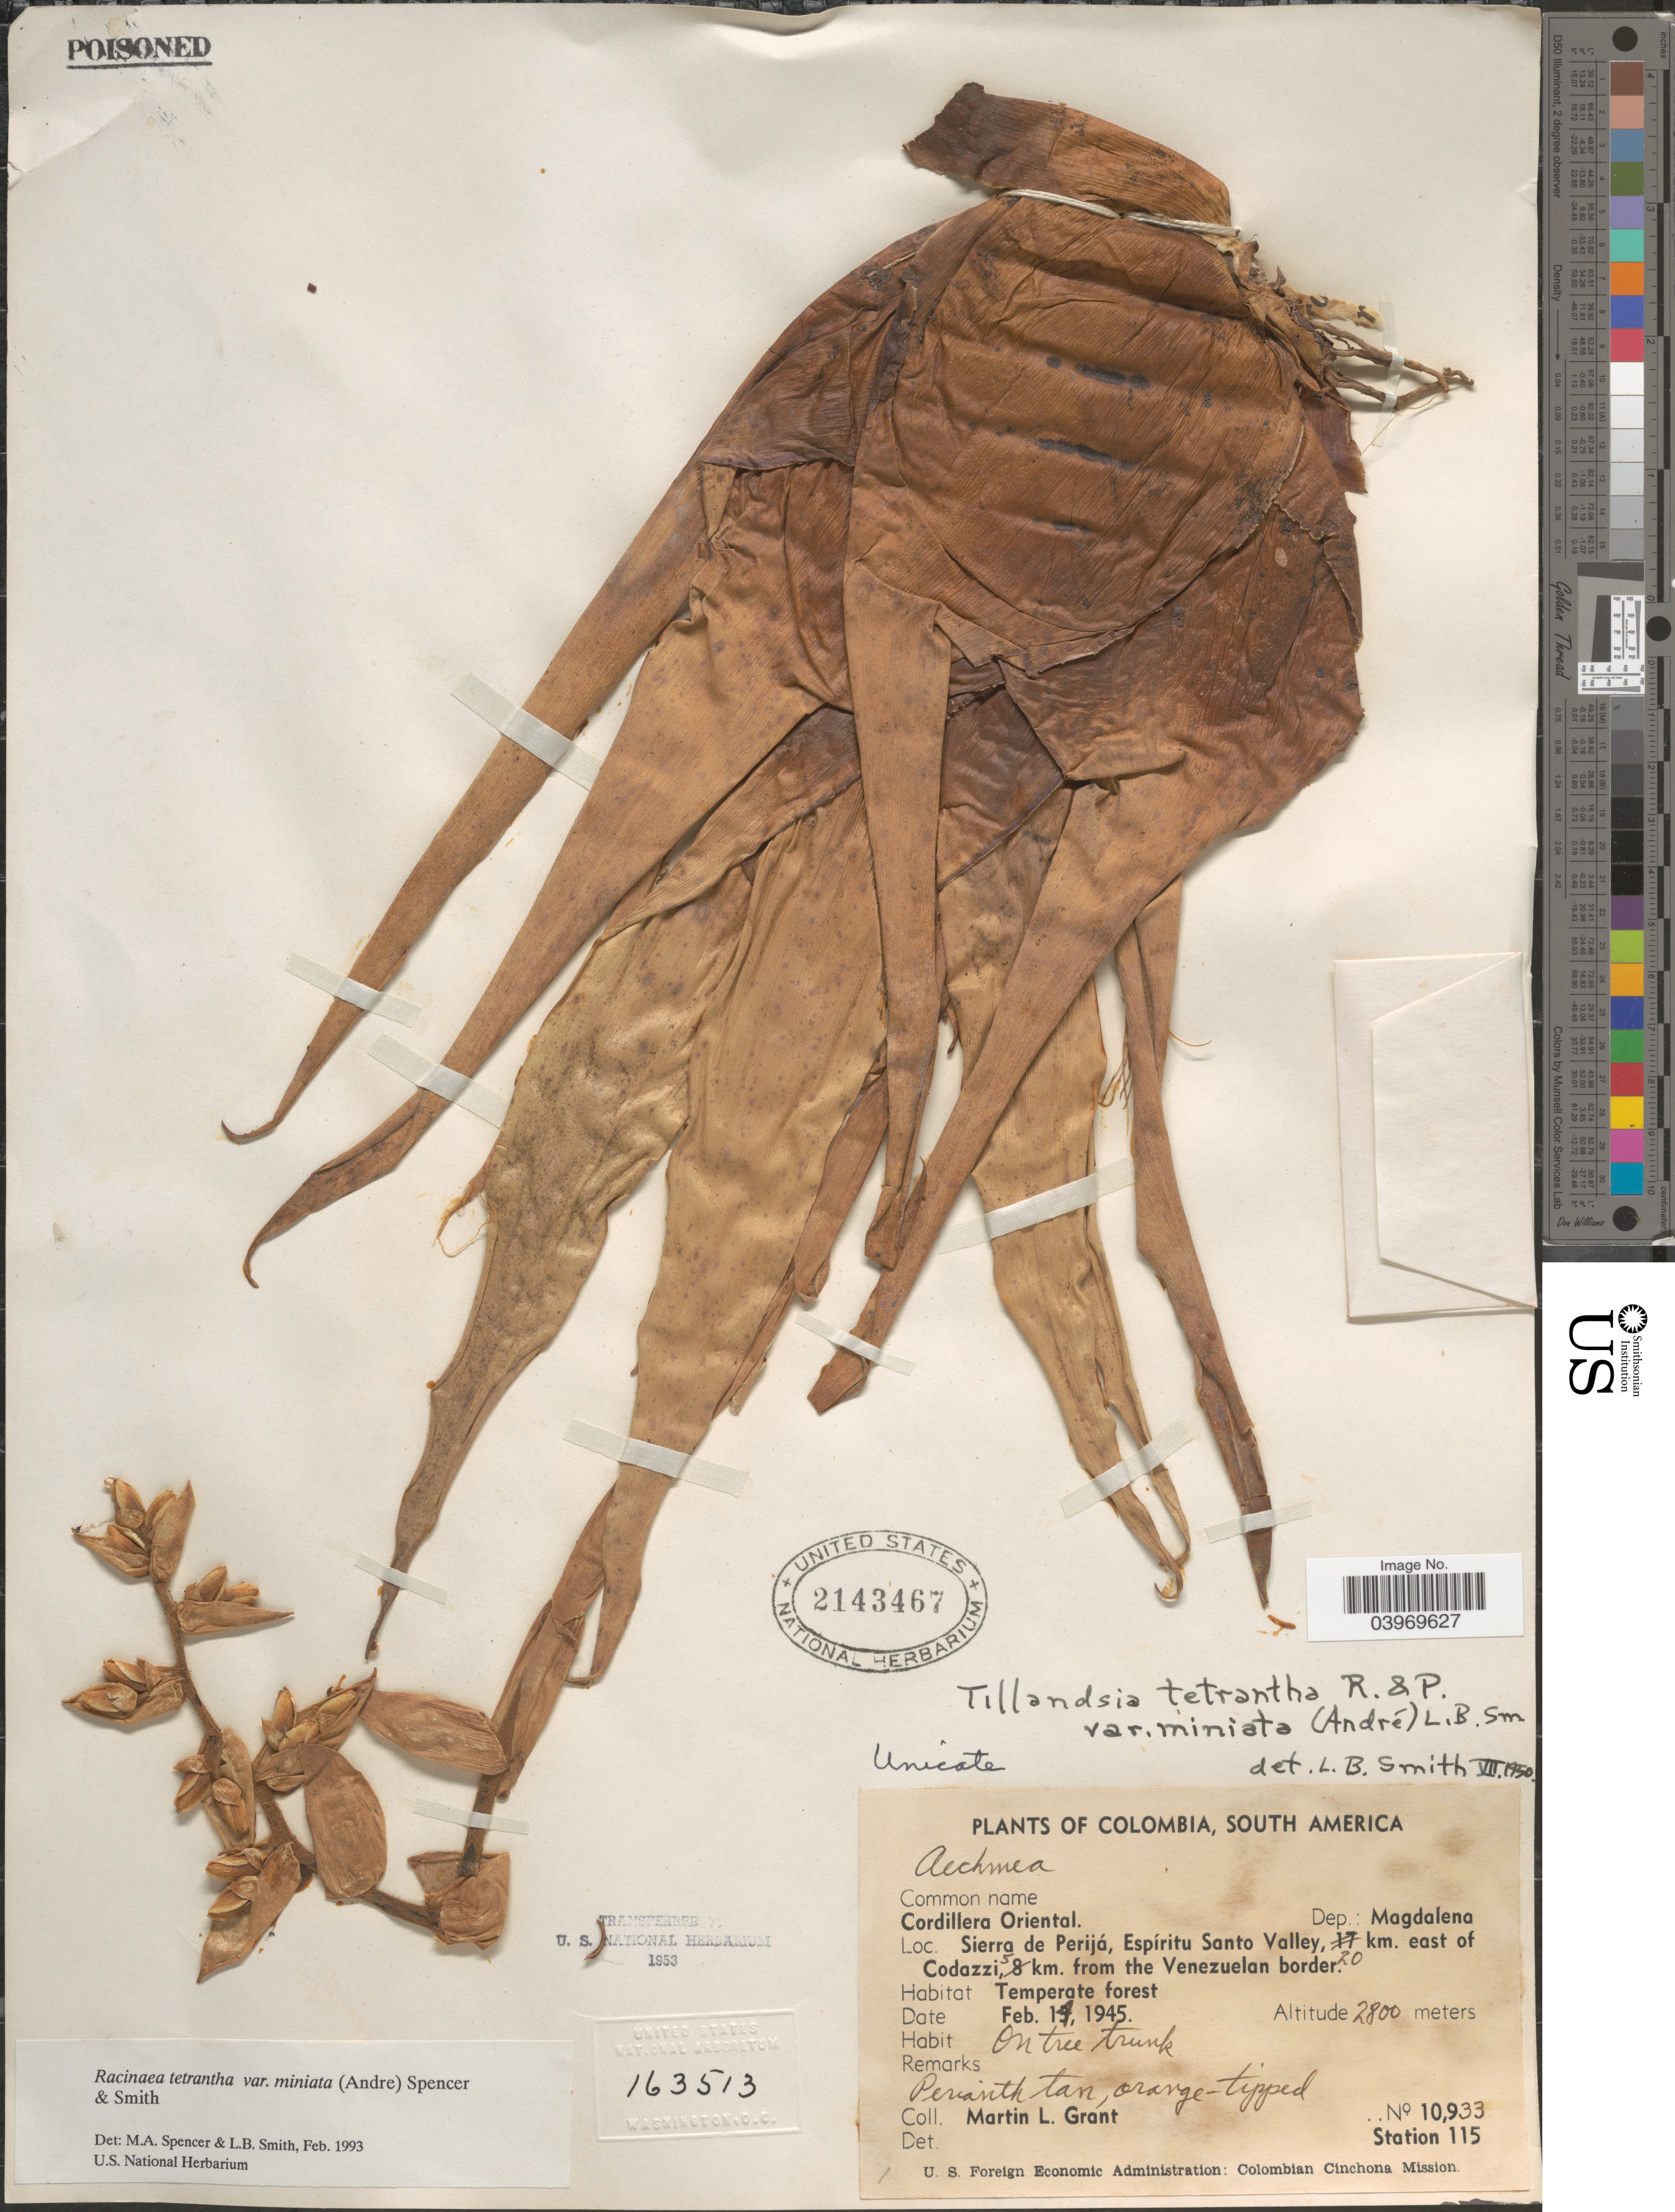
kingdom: Plantae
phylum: Tracheophyta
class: Liliopsida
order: Poales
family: Bromeliaceae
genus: Racinaea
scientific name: Racinaea tetrantha var. miniata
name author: (André) M.A. Spencer & L.B. Sm.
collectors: M. L. Grant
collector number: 10933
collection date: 1945-02-14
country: Colombia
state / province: Magdalena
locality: Cordillera Oriental. Dep.: Magdalena. Sierra de Perijá, Espíritu Santo Valley, 20 km. east of Codazzi, 5 km. from the Venezuelan border.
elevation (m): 2800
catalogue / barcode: US 2143467